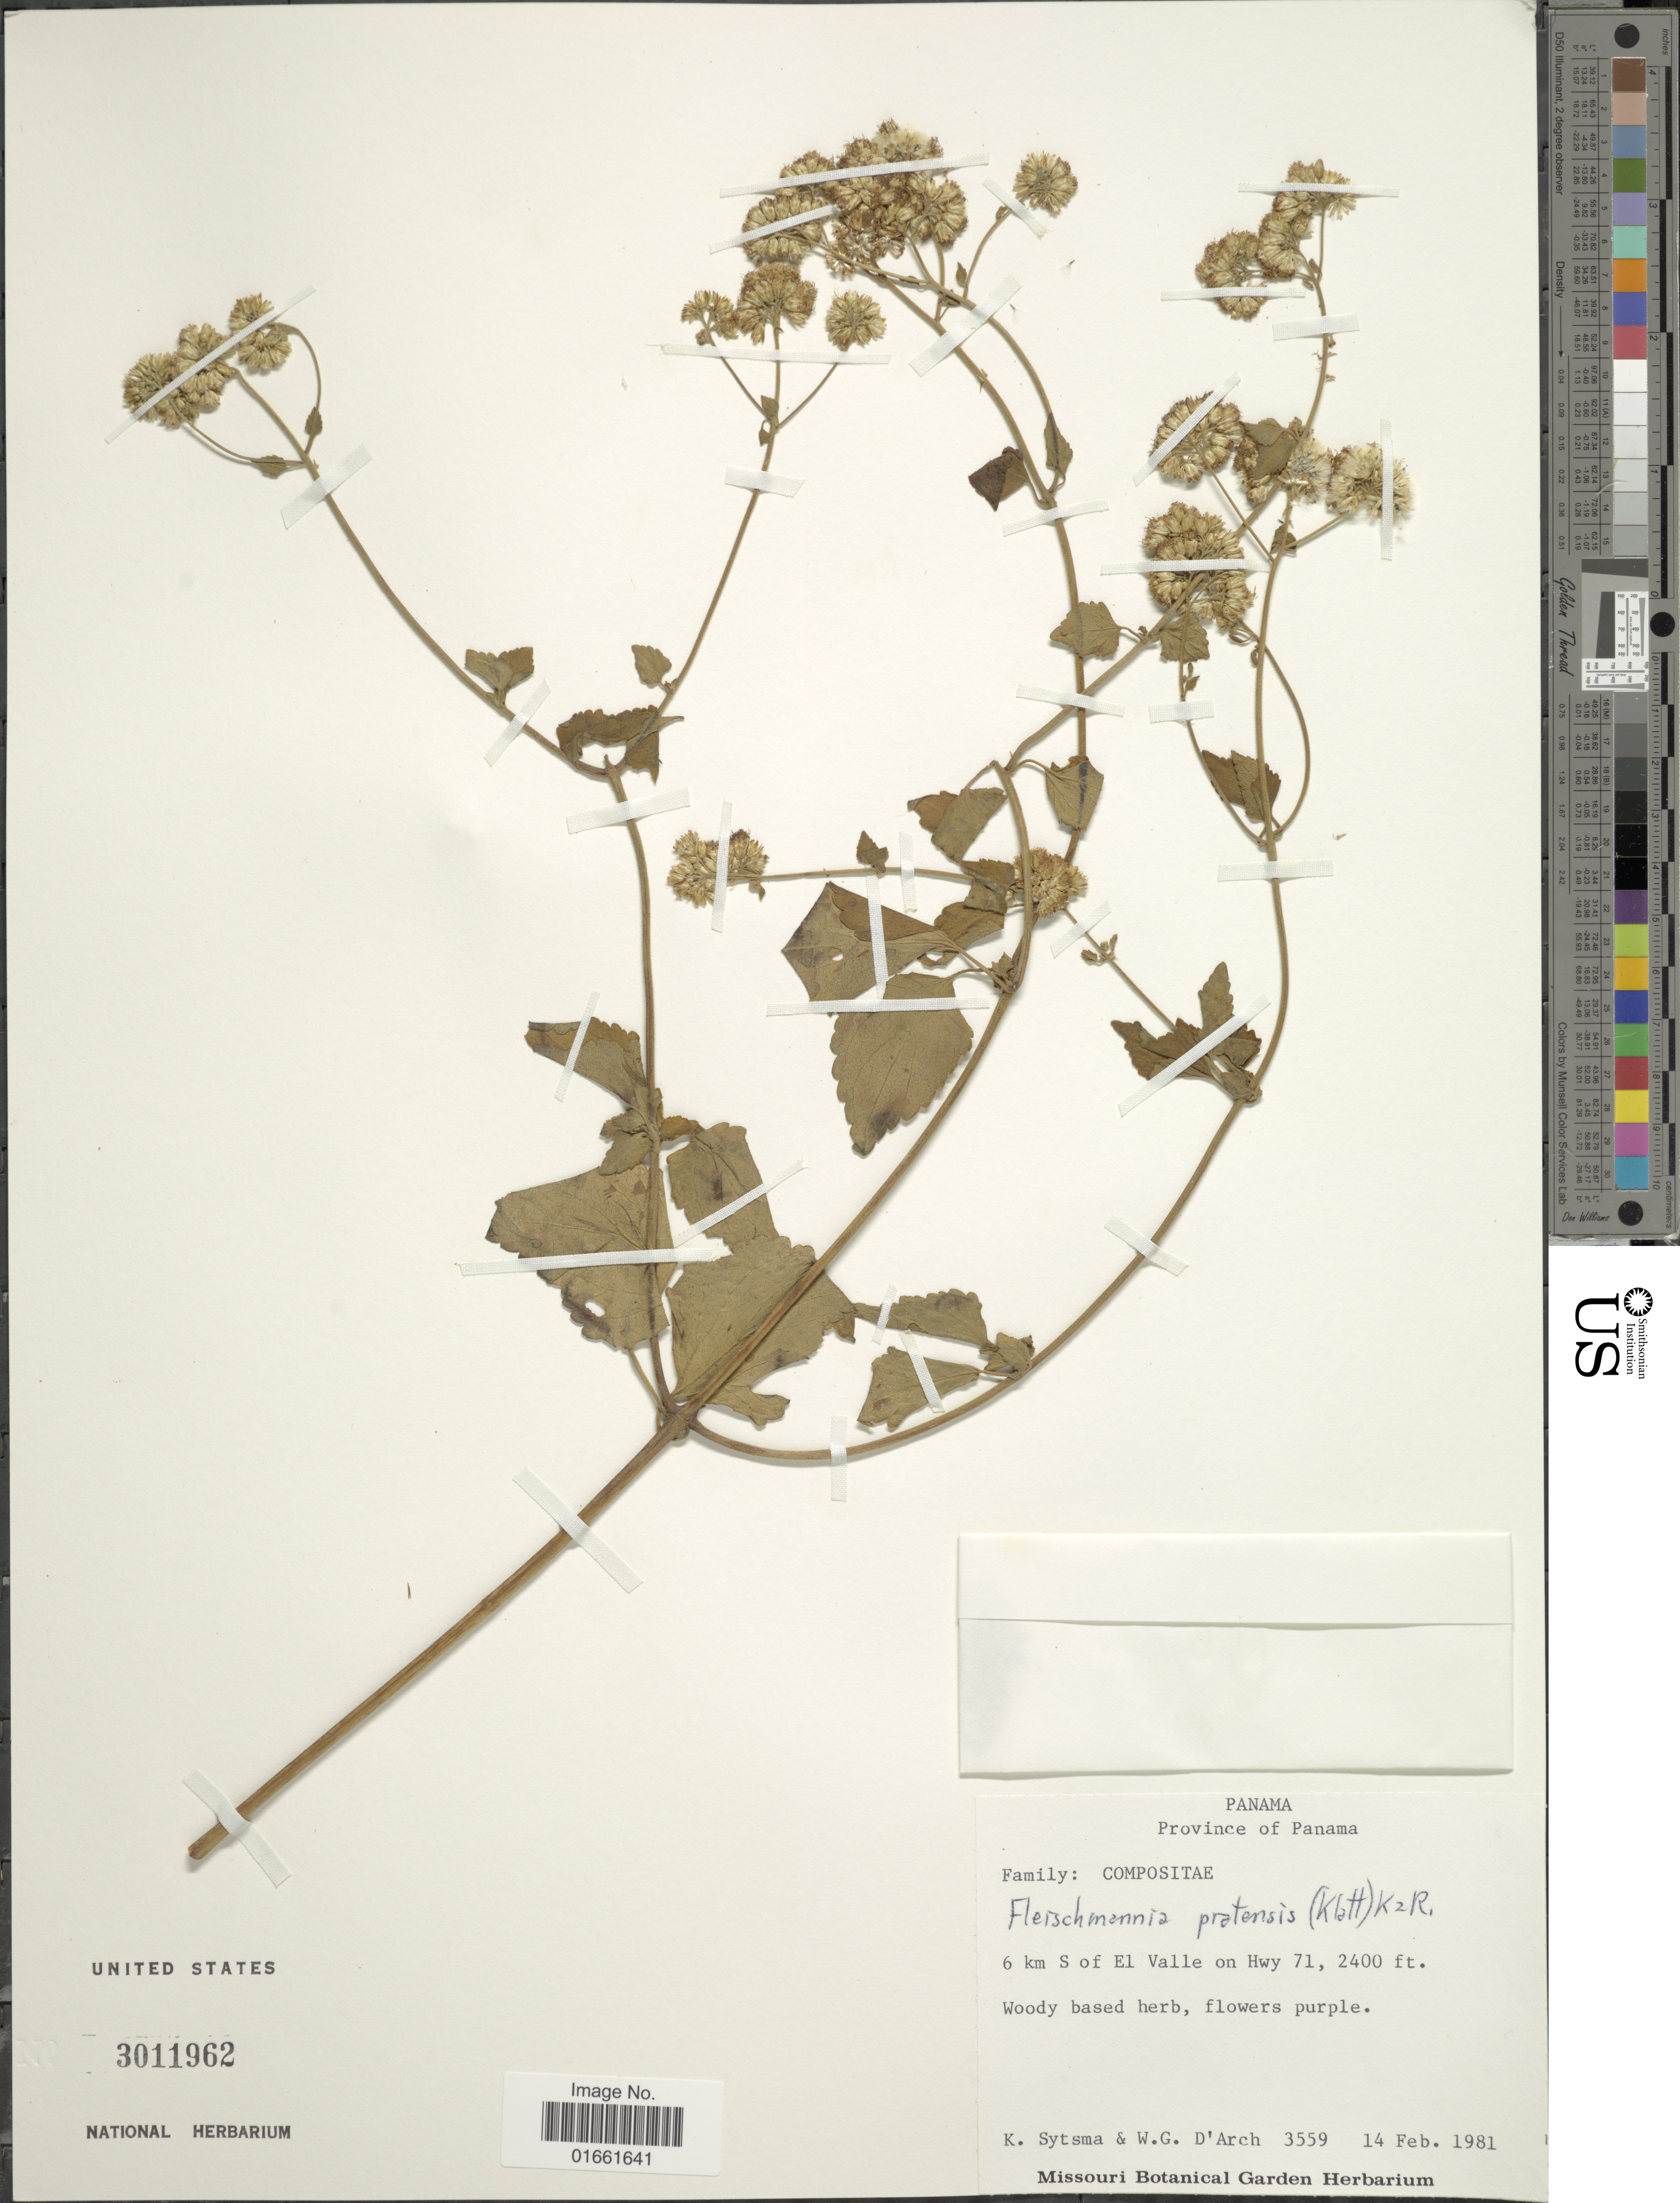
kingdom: Plantae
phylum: Tracheophyta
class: Magnoliopsida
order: Asterales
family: Asteraceae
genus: Fleischmannia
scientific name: Fleischmannia pratensis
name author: (Klatt) R.M. King & H. Rob.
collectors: K. J. Sytsma & W. D'Arch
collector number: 3559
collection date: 1981-02-14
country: Panama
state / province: Panamá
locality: Province of Panama, 6 km S of El Valle on Hwy 71.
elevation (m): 732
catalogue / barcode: US 3011962